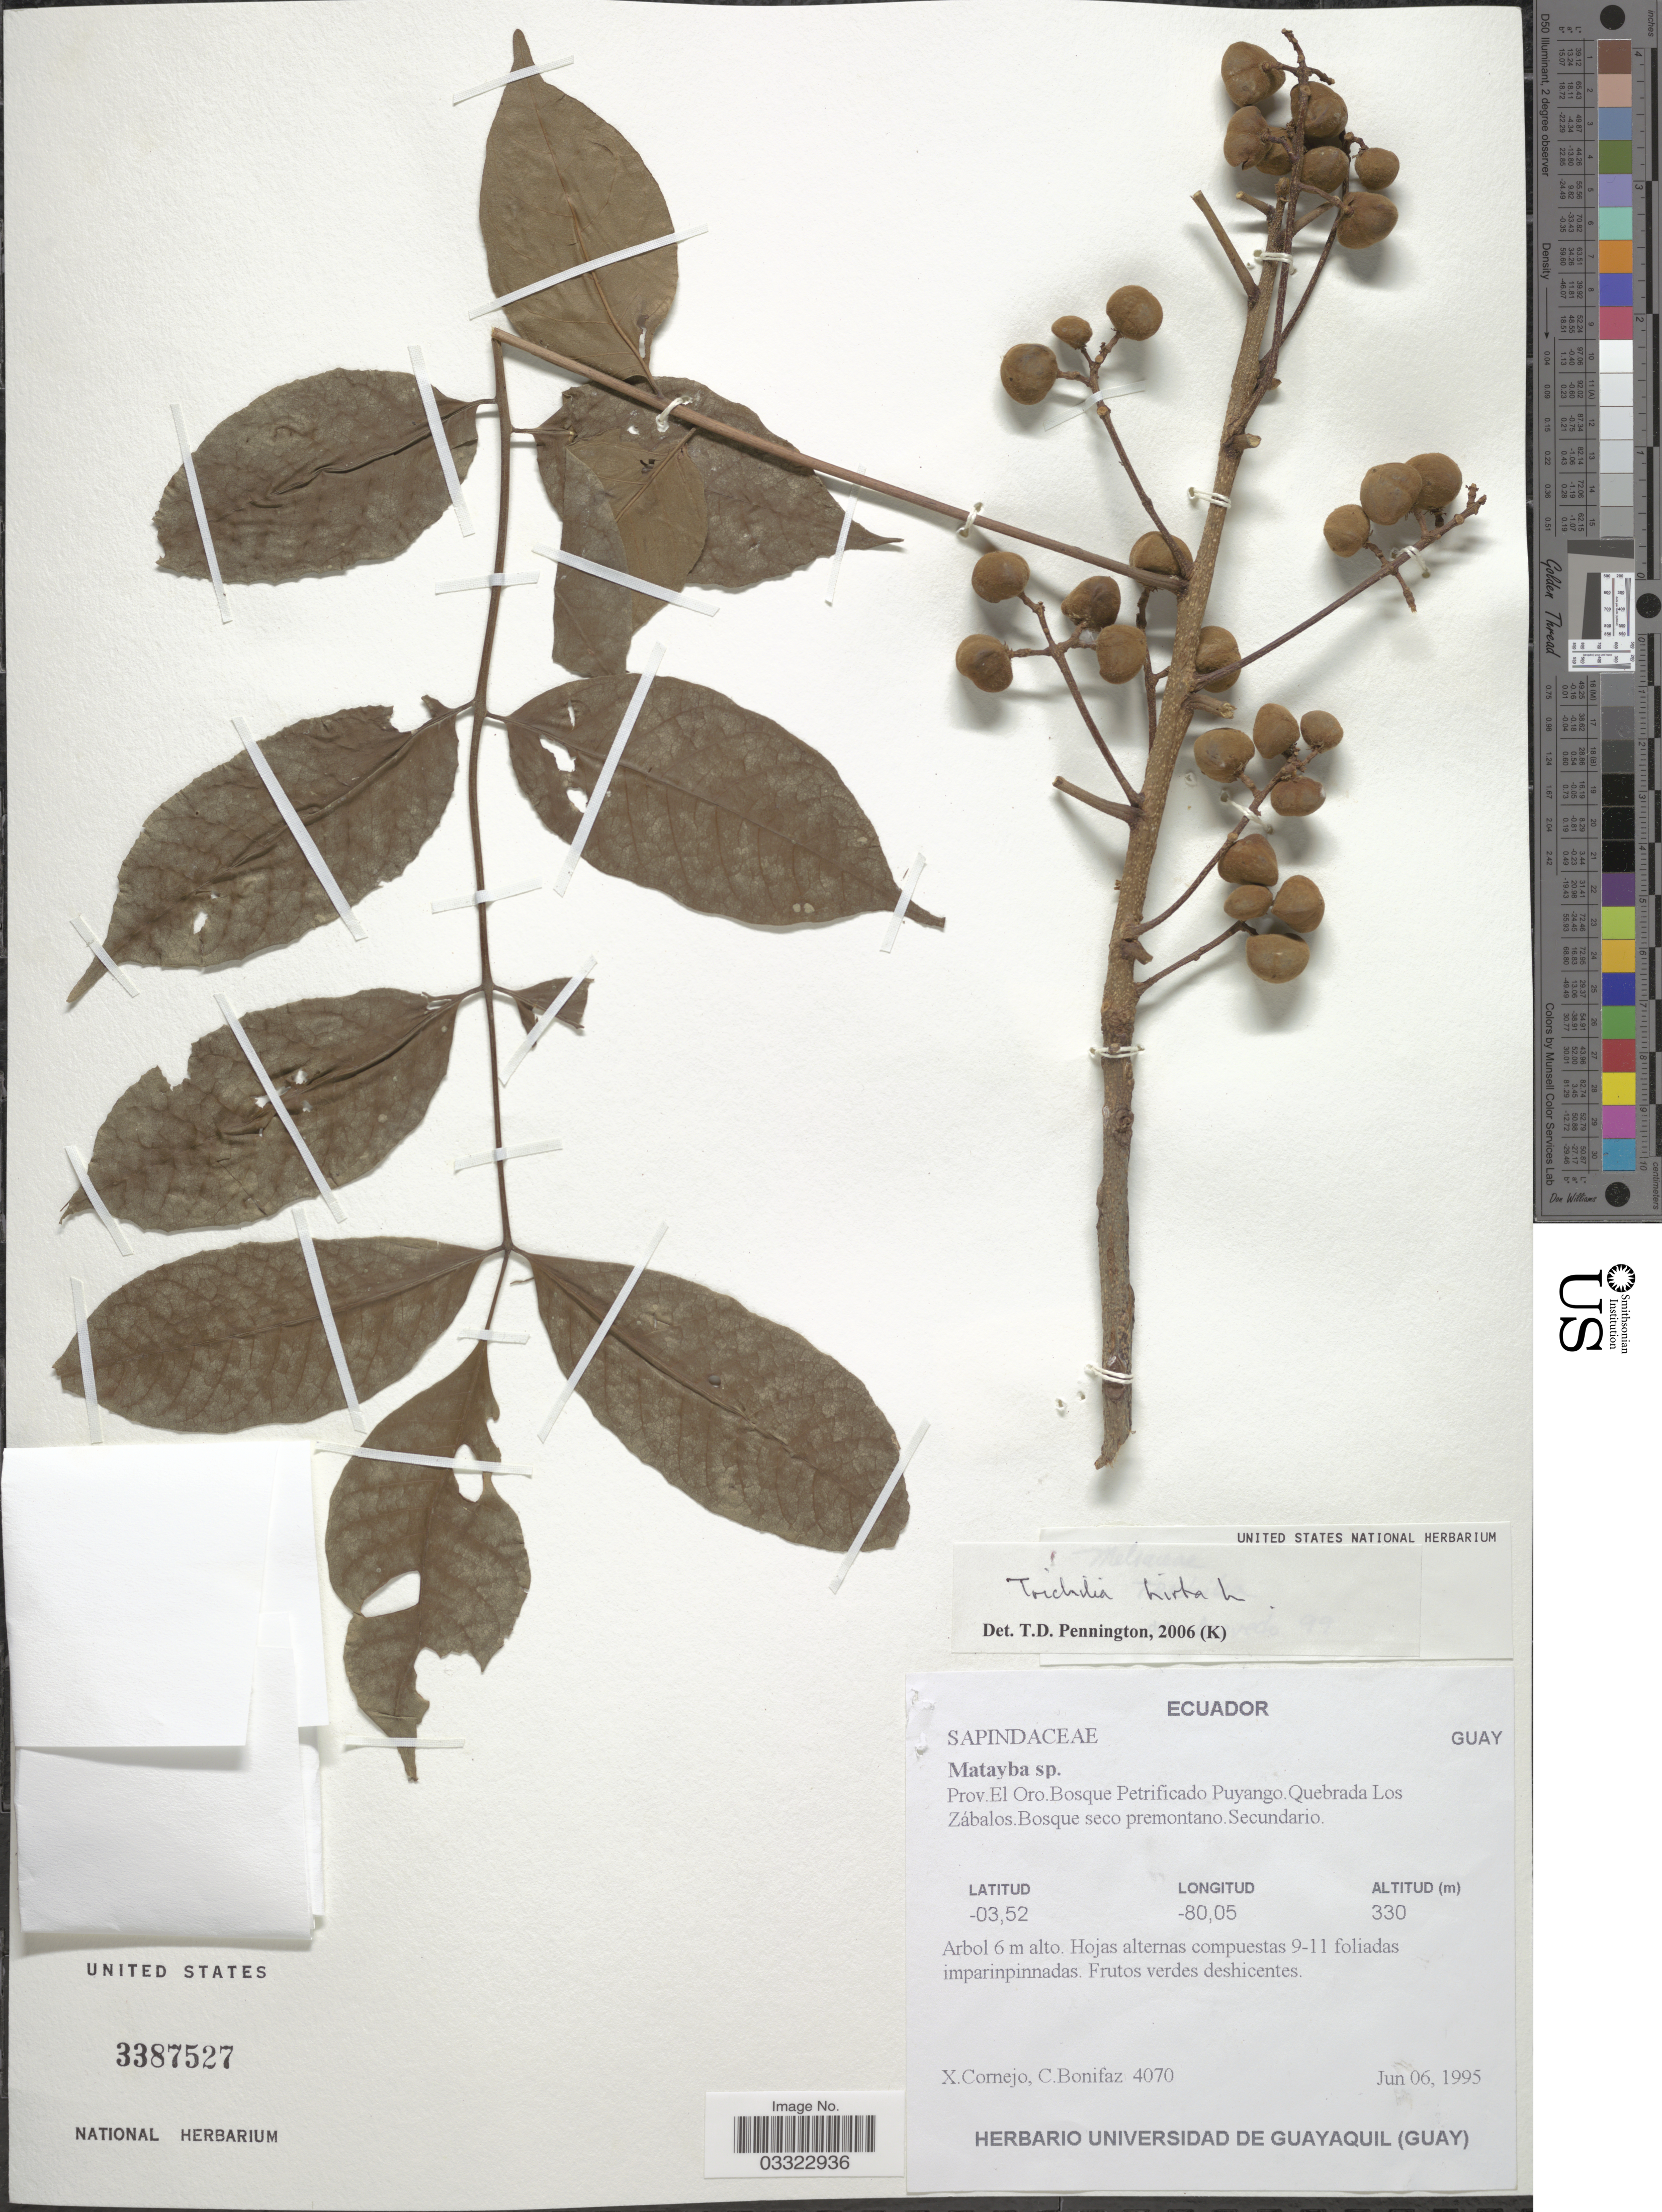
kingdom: Plantae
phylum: Tracheophyta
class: Magnoliopsida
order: Sapindales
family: Meliaceae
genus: Trichilia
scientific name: Trichilia hirta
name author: L.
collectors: X. F. Cornejo & C. Bonifaz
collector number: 4070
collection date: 1995-06-06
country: Ecuador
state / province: El Oro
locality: Bosque Petrificado Puyango. Quebrada Los Zábalos.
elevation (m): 330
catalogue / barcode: US 3387527